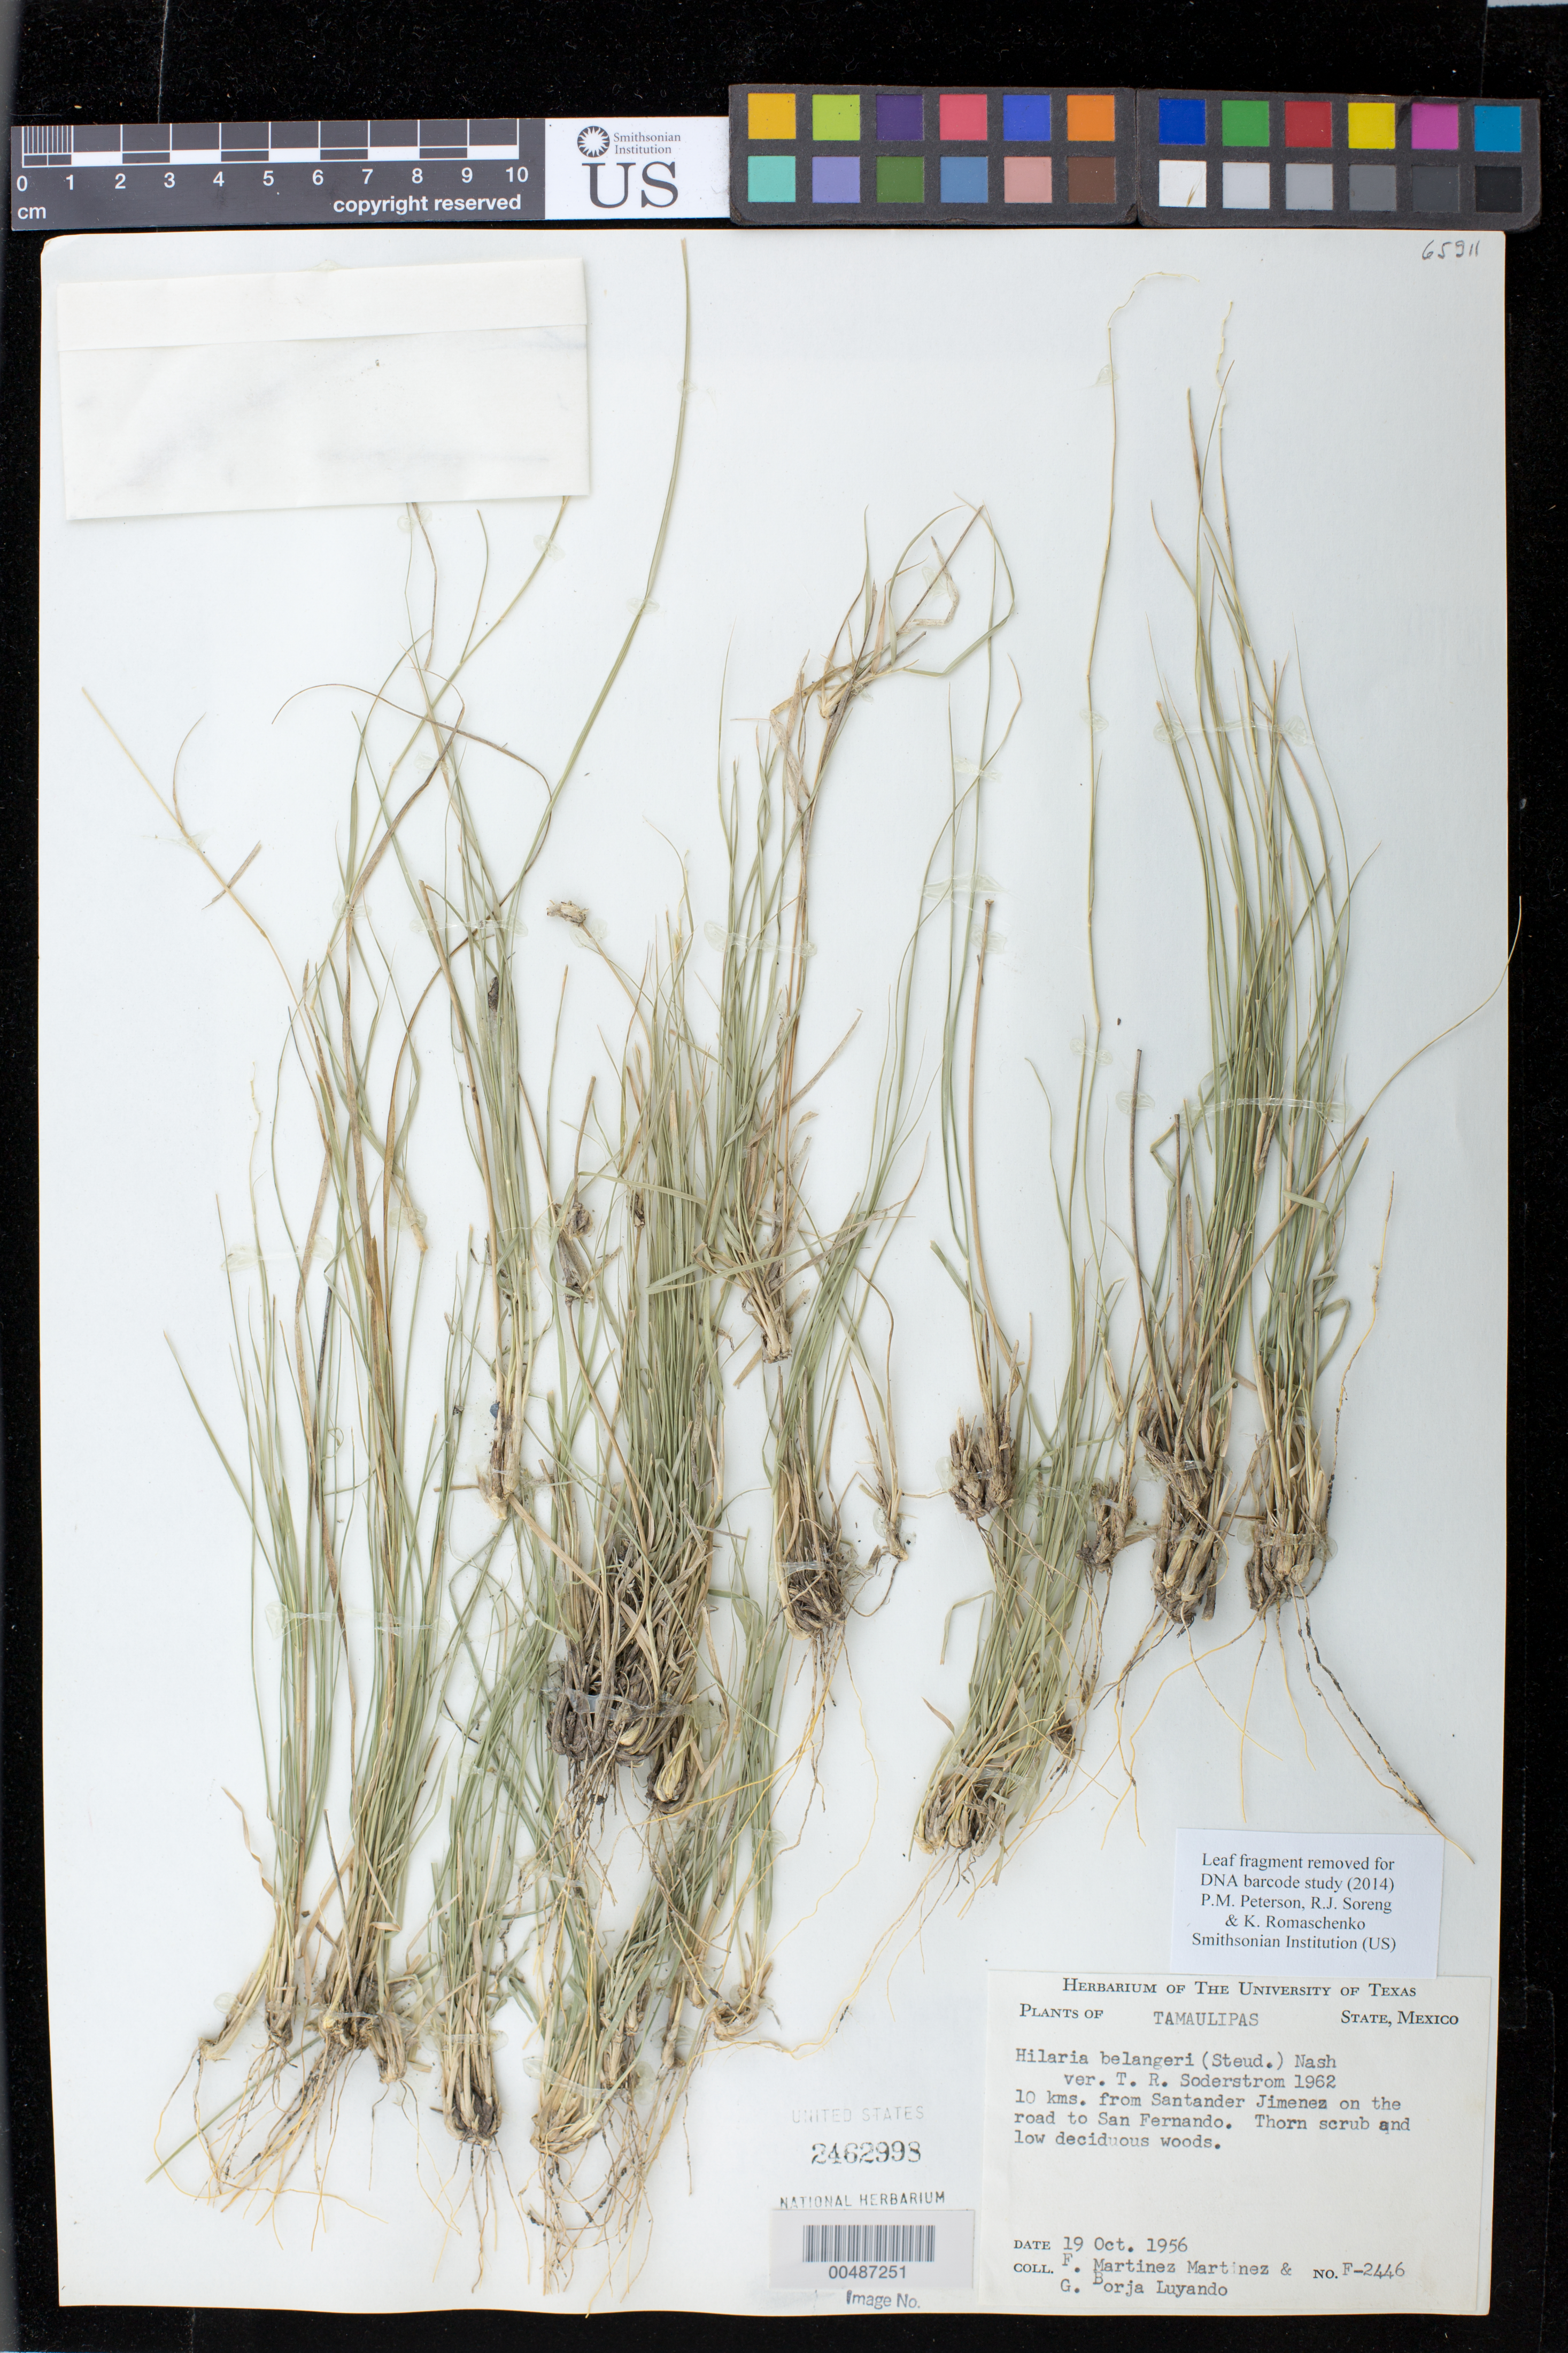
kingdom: Plantae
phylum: Tracheophyta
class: Liliopsida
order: Poales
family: Poaceae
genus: Hilaria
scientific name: Hilaria belangeri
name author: (Steud.) Nash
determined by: Soderstrom, T. R.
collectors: F. Martinez-M. & G. Borja-Luyando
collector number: F-2446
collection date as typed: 19 Oct 1956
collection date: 1956-10-19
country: Mexico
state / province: Tamaulipas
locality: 10 km from Santander Jimenez on the rd to San Fernando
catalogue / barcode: US 2462998